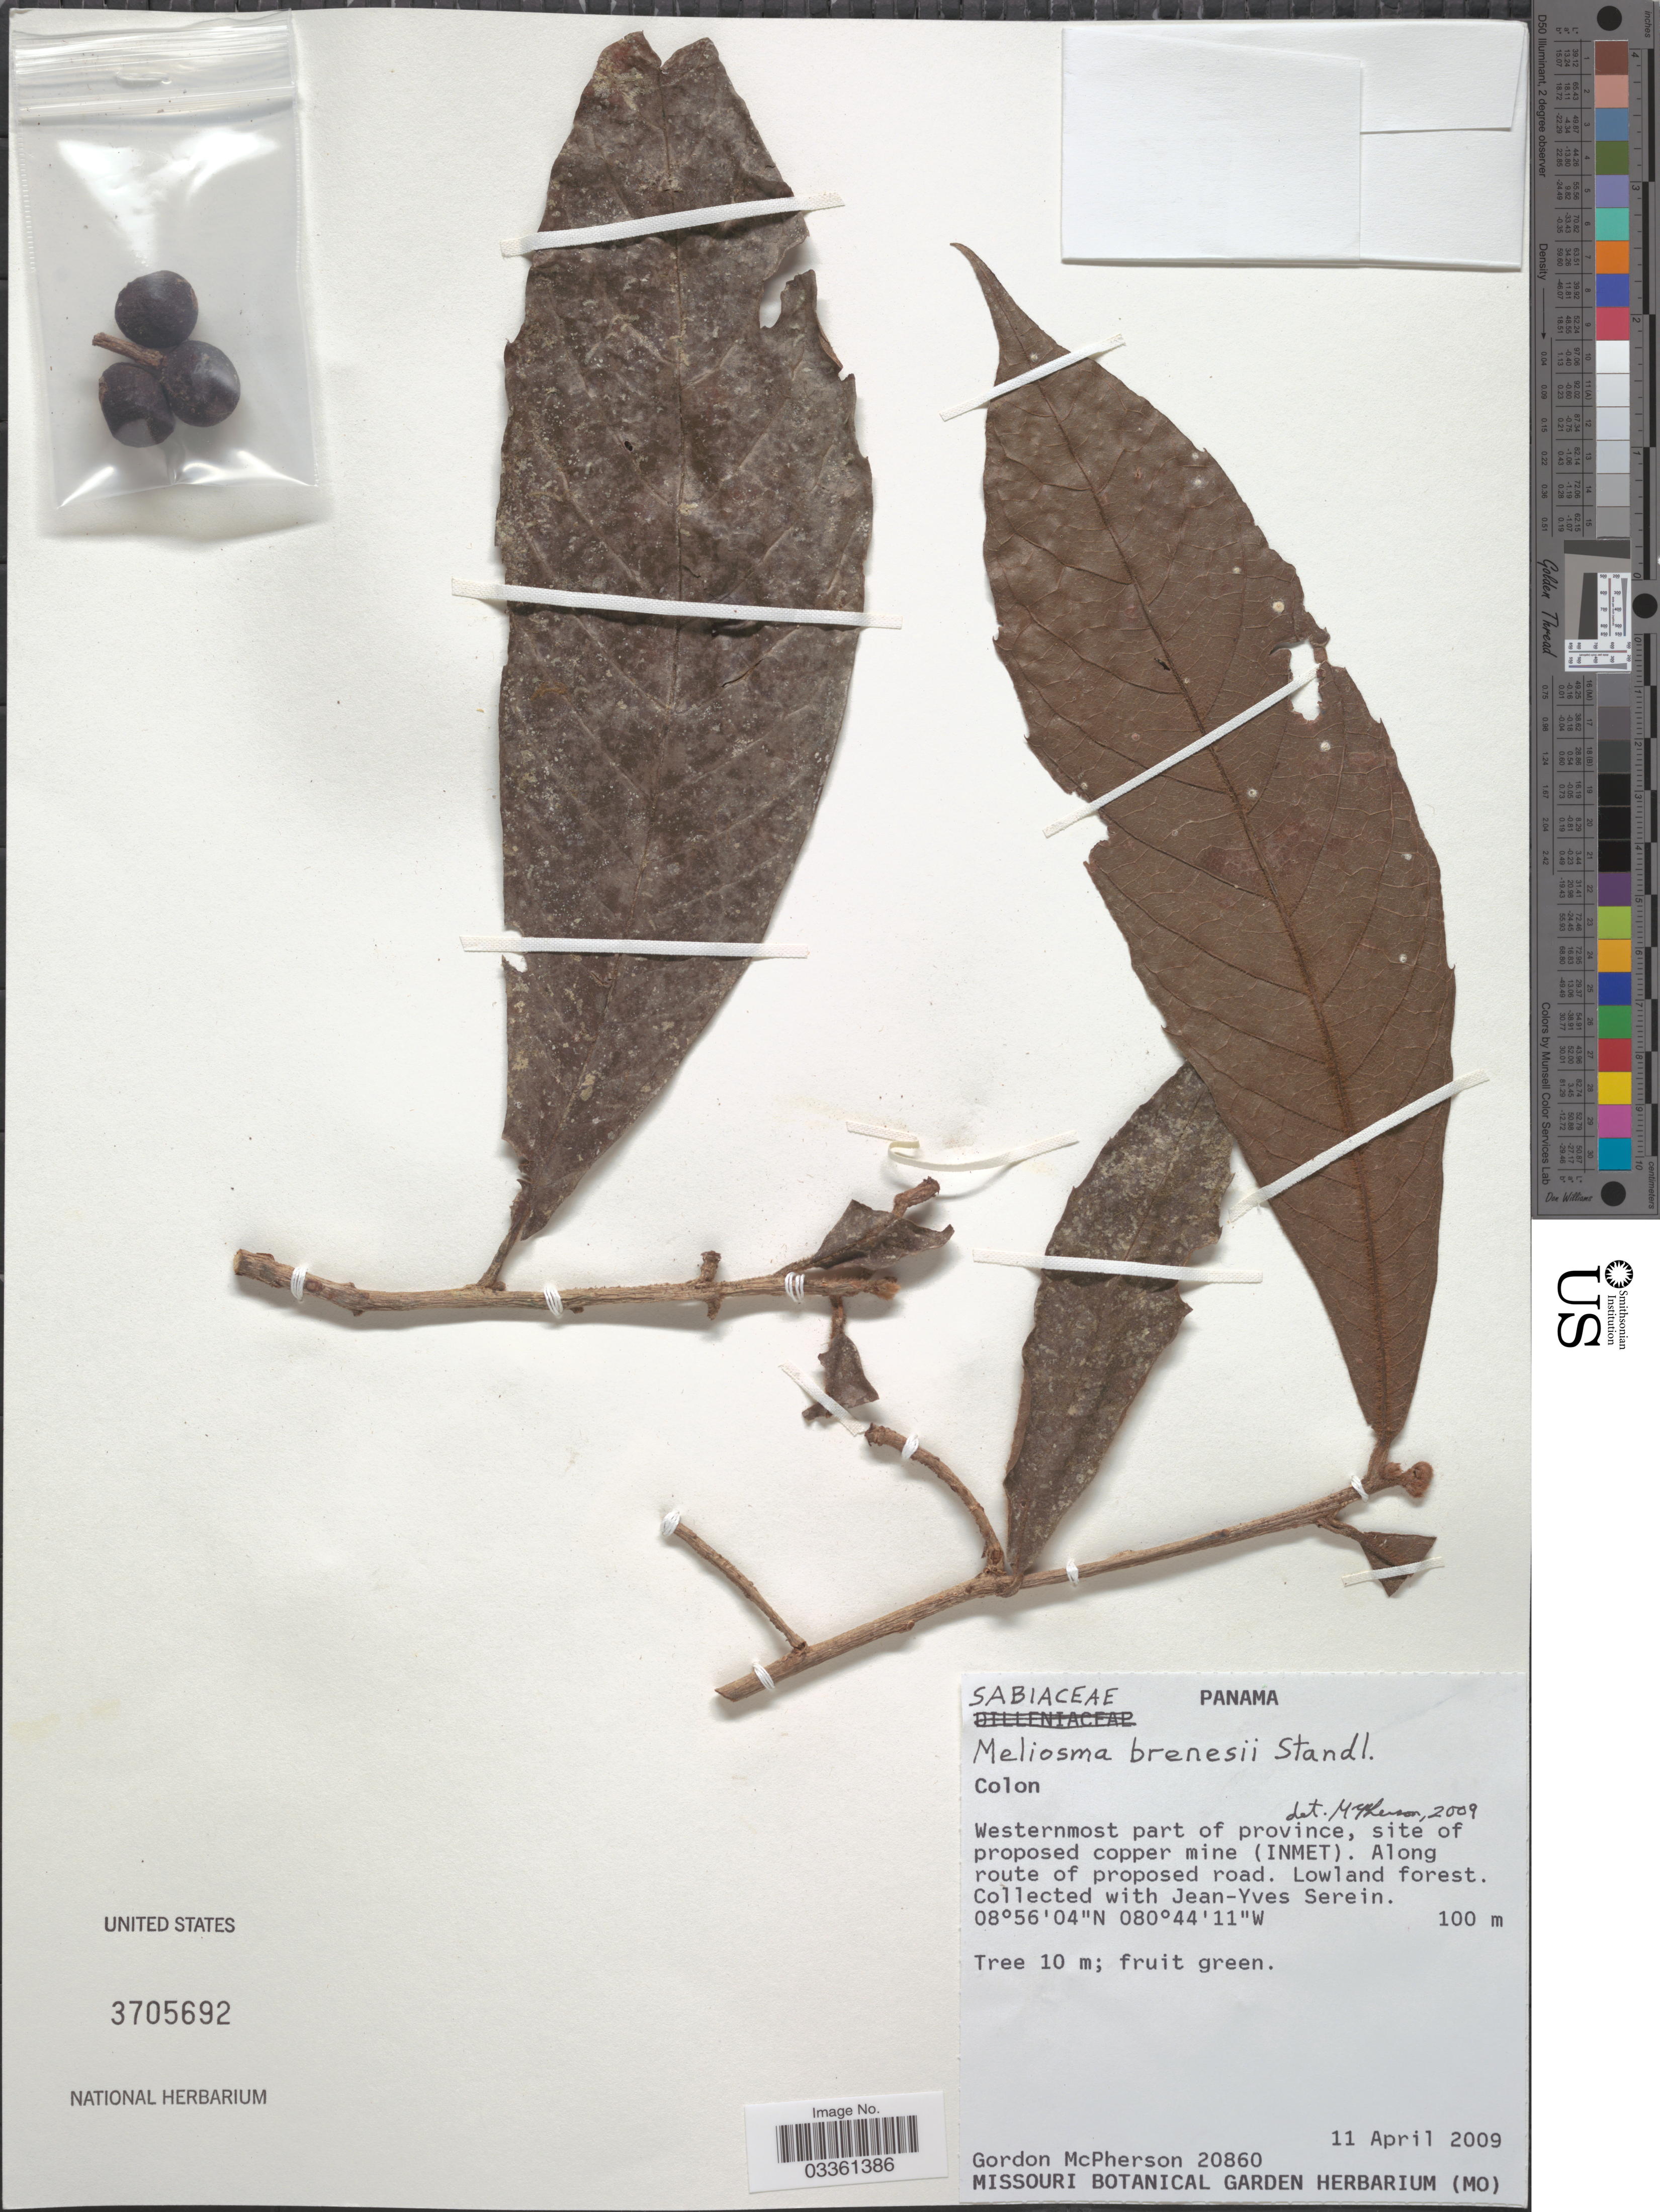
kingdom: Plantae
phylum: Tracheophyta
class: Magnoliopsida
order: Proteales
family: Sabiaceae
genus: Meliosma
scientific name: Meliosma brenesii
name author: Standl.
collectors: G. D. McPherson & J. Serein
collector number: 20860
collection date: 2009-04-11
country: Panama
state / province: Colón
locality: Westernmost part of province, site of proposed copper mine (INMET). Along route of proposed road.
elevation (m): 100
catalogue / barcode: US 3705692